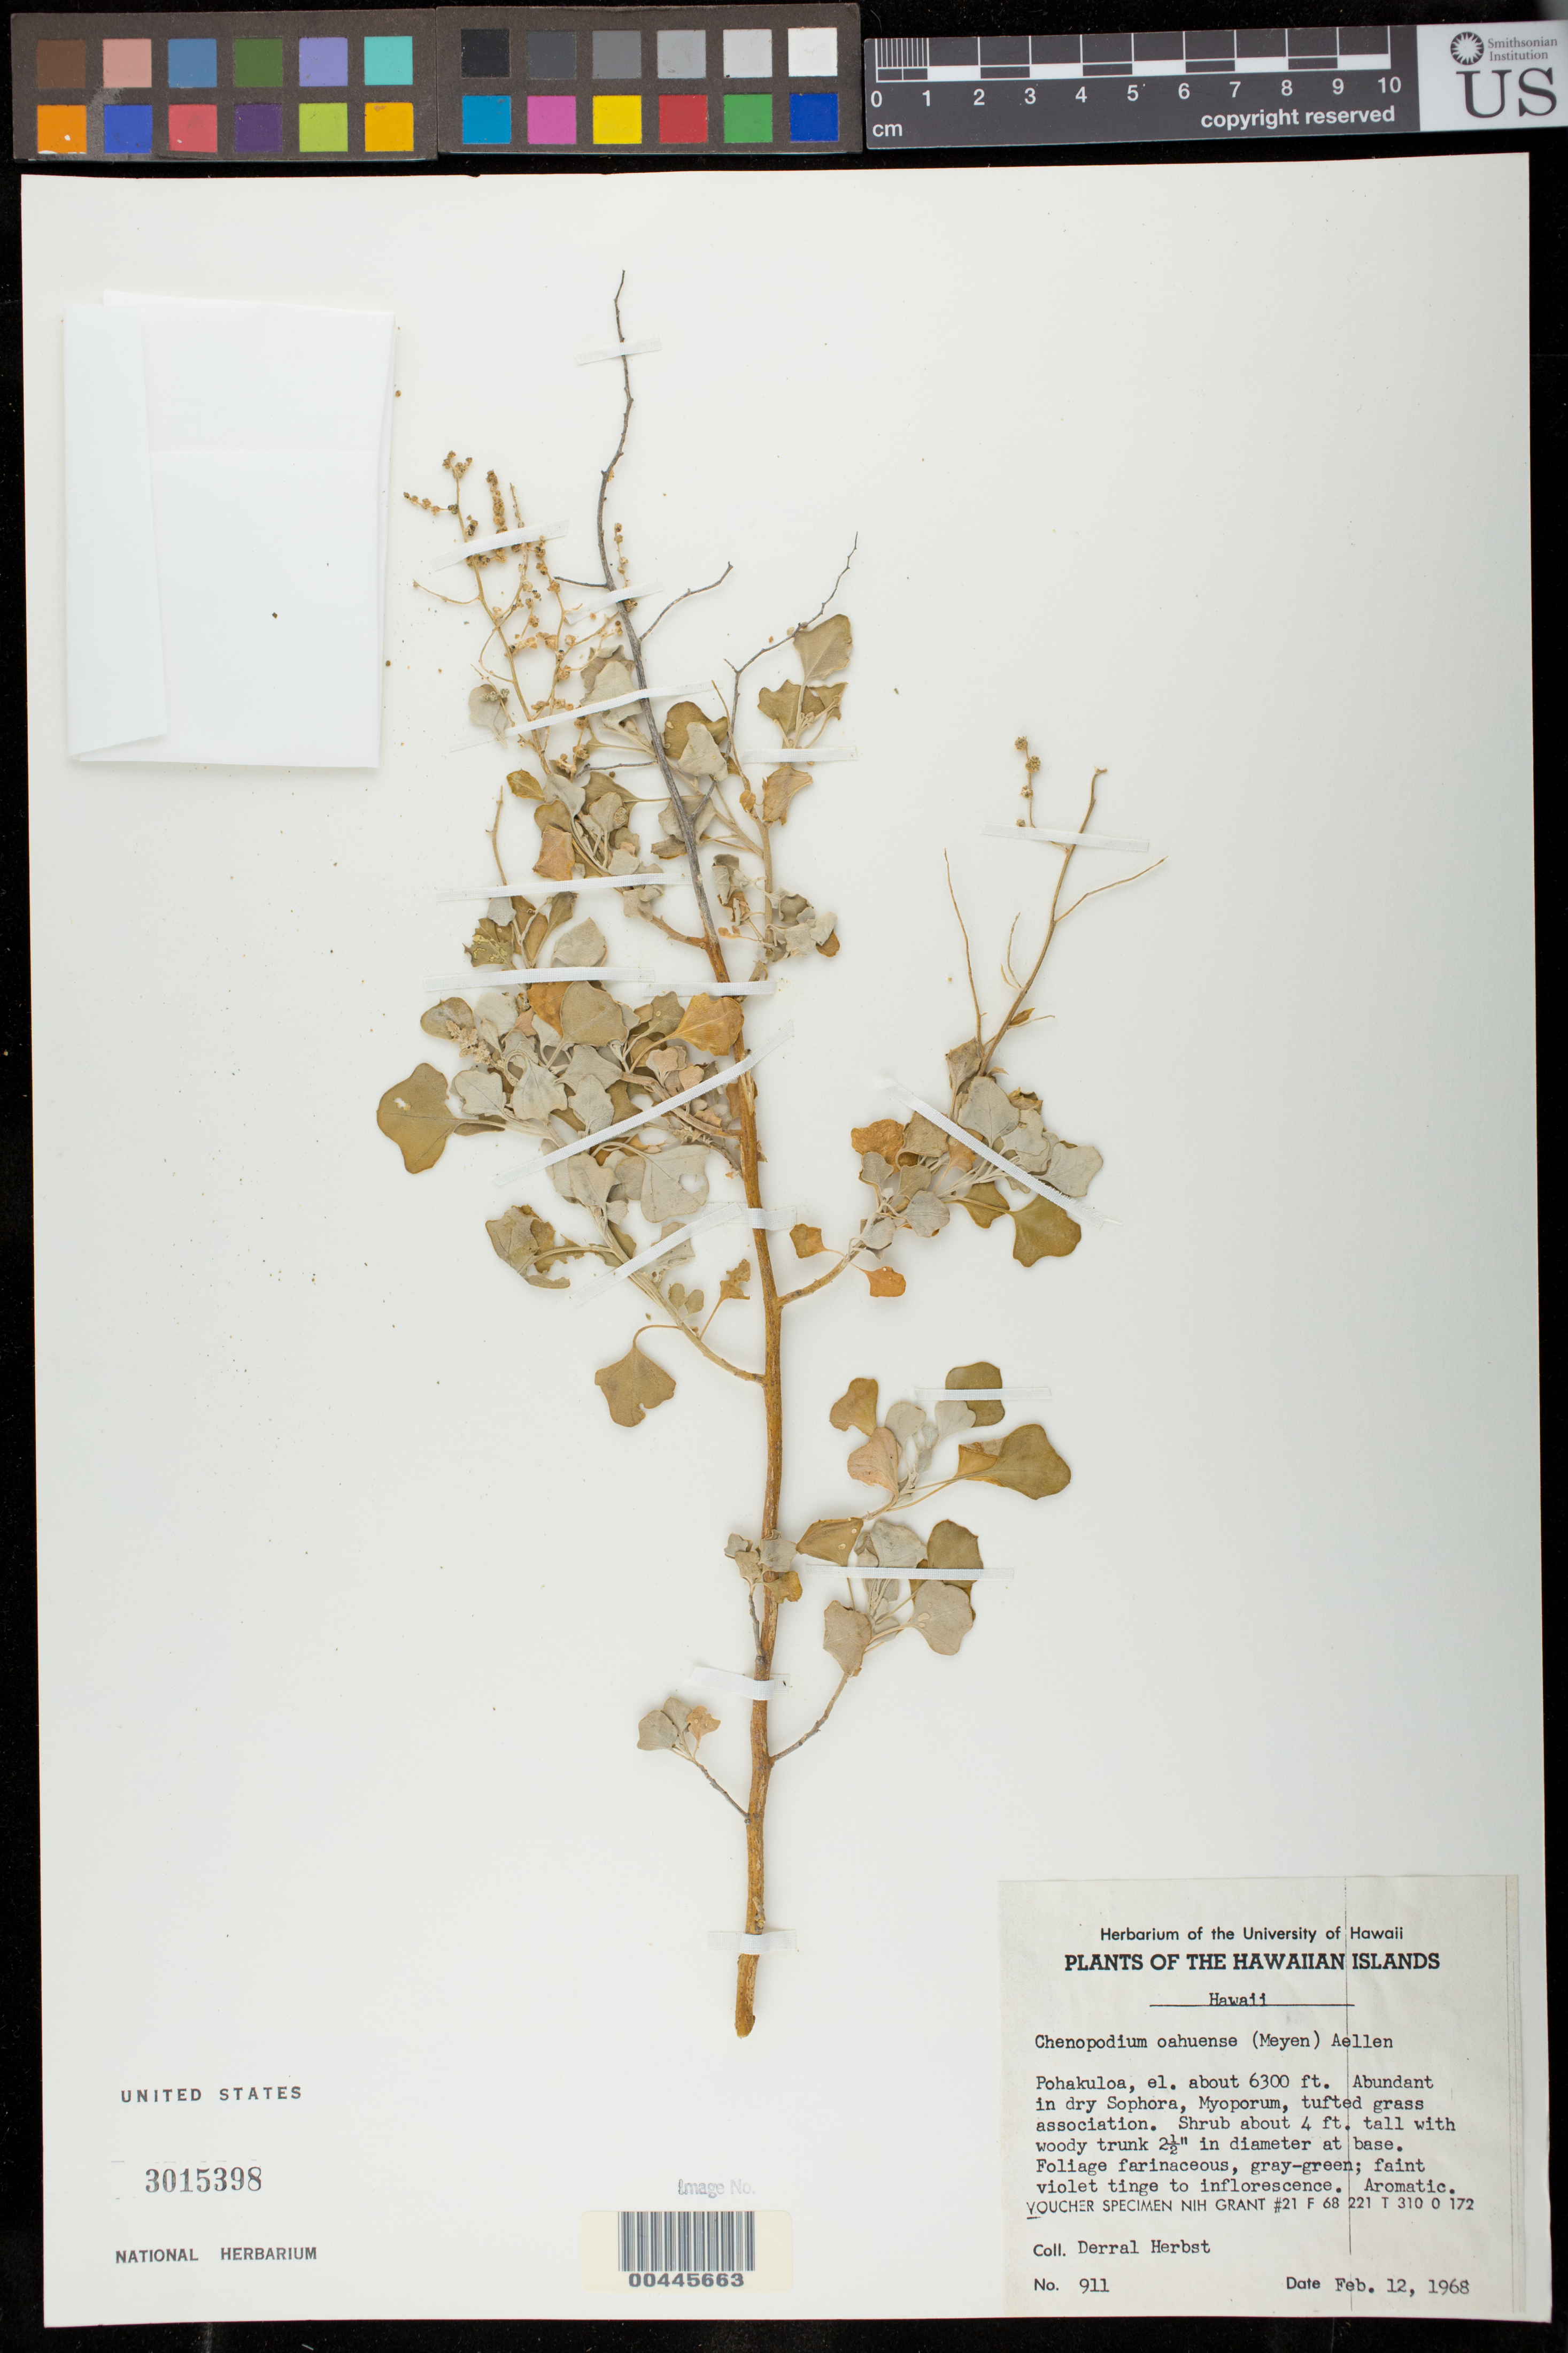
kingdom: Plantae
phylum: Tracheophyta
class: Magnoliopsida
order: Caryophyllales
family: Amaranthaceae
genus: Chenopodium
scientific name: Chenopodium oahuense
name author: (Meyen) Aellen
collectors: D. R. Herbst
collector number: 911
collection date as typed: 12 Feb 1968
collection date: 1968-02-12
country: United States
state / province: Hawaii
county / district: Hawaii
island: Hawaii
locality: Pohakuloa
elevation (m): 1920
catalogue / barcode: US 3015398